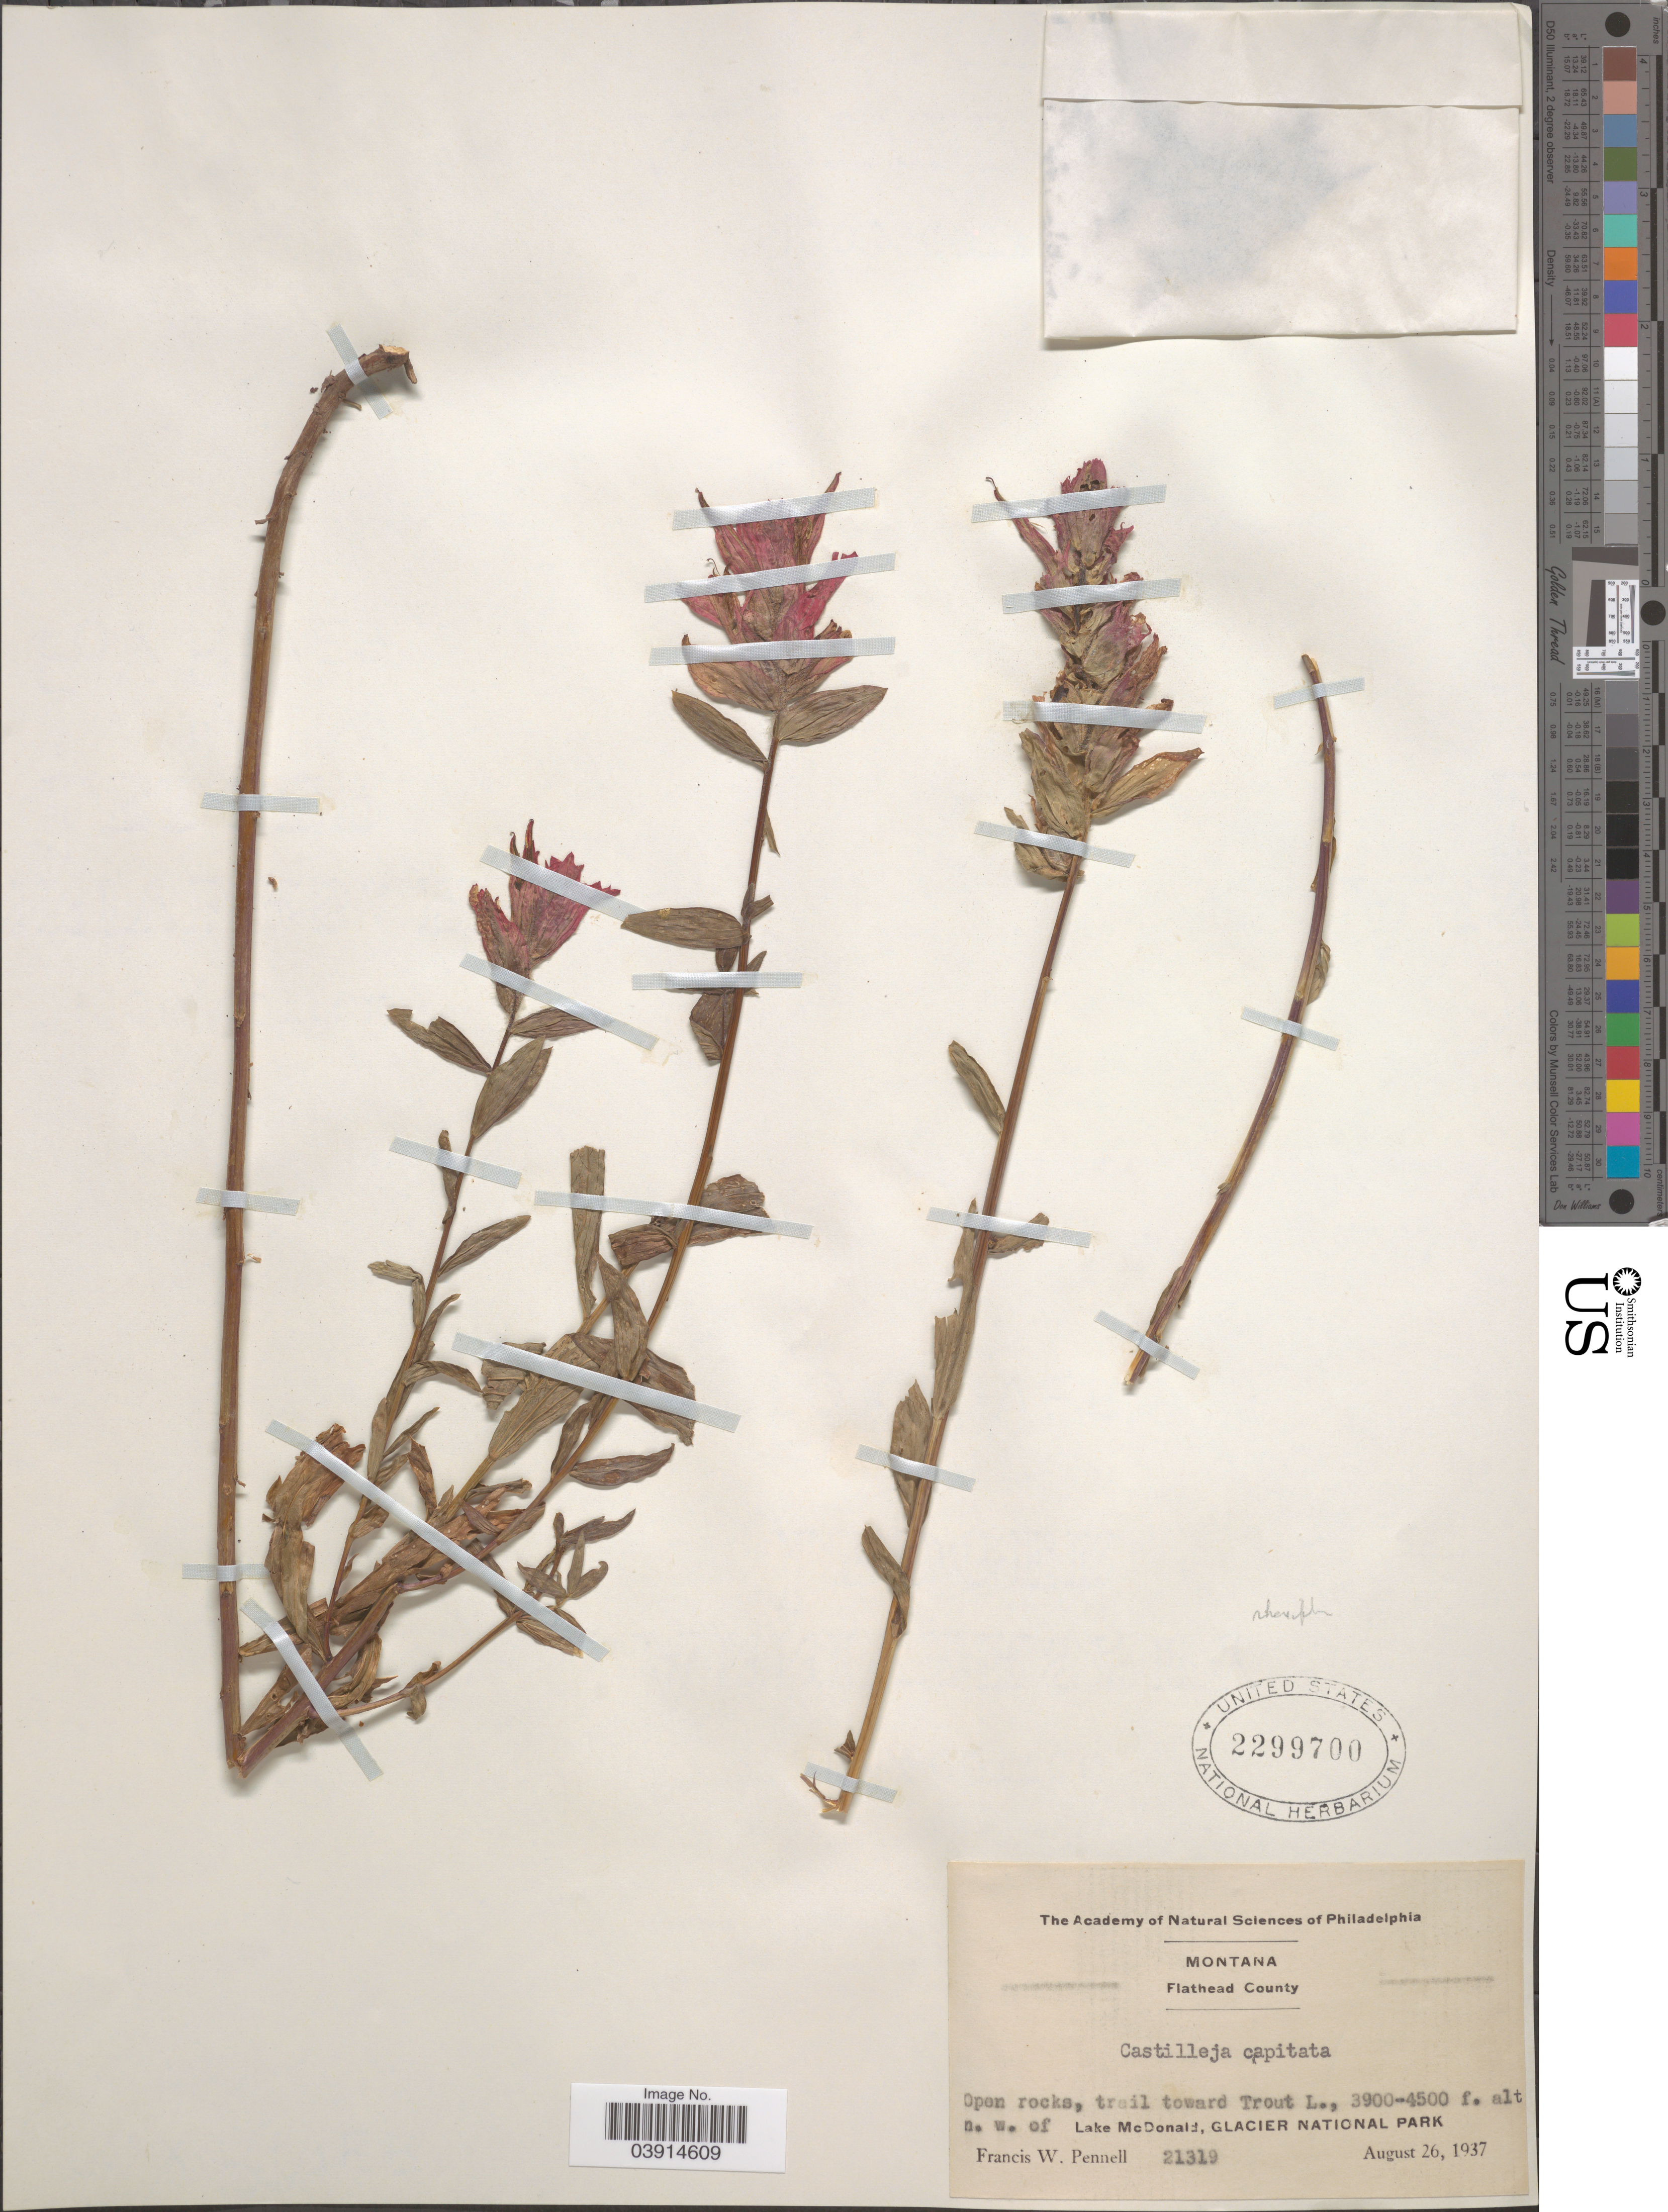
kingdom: Plantae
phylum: Tracheophyta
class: Magnoliopsida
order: Lamiales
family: Orobanchaceae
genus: Castilleja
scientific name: Castilleja sp.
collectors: F. W. Pennell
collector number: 21319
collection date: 1937-08-26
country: United States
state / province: Montana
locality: Flathead County. Trail toward Trout L., n. w. of Lake McDonald, Glacier National Park.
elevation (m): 1189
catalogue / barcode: US 2299700